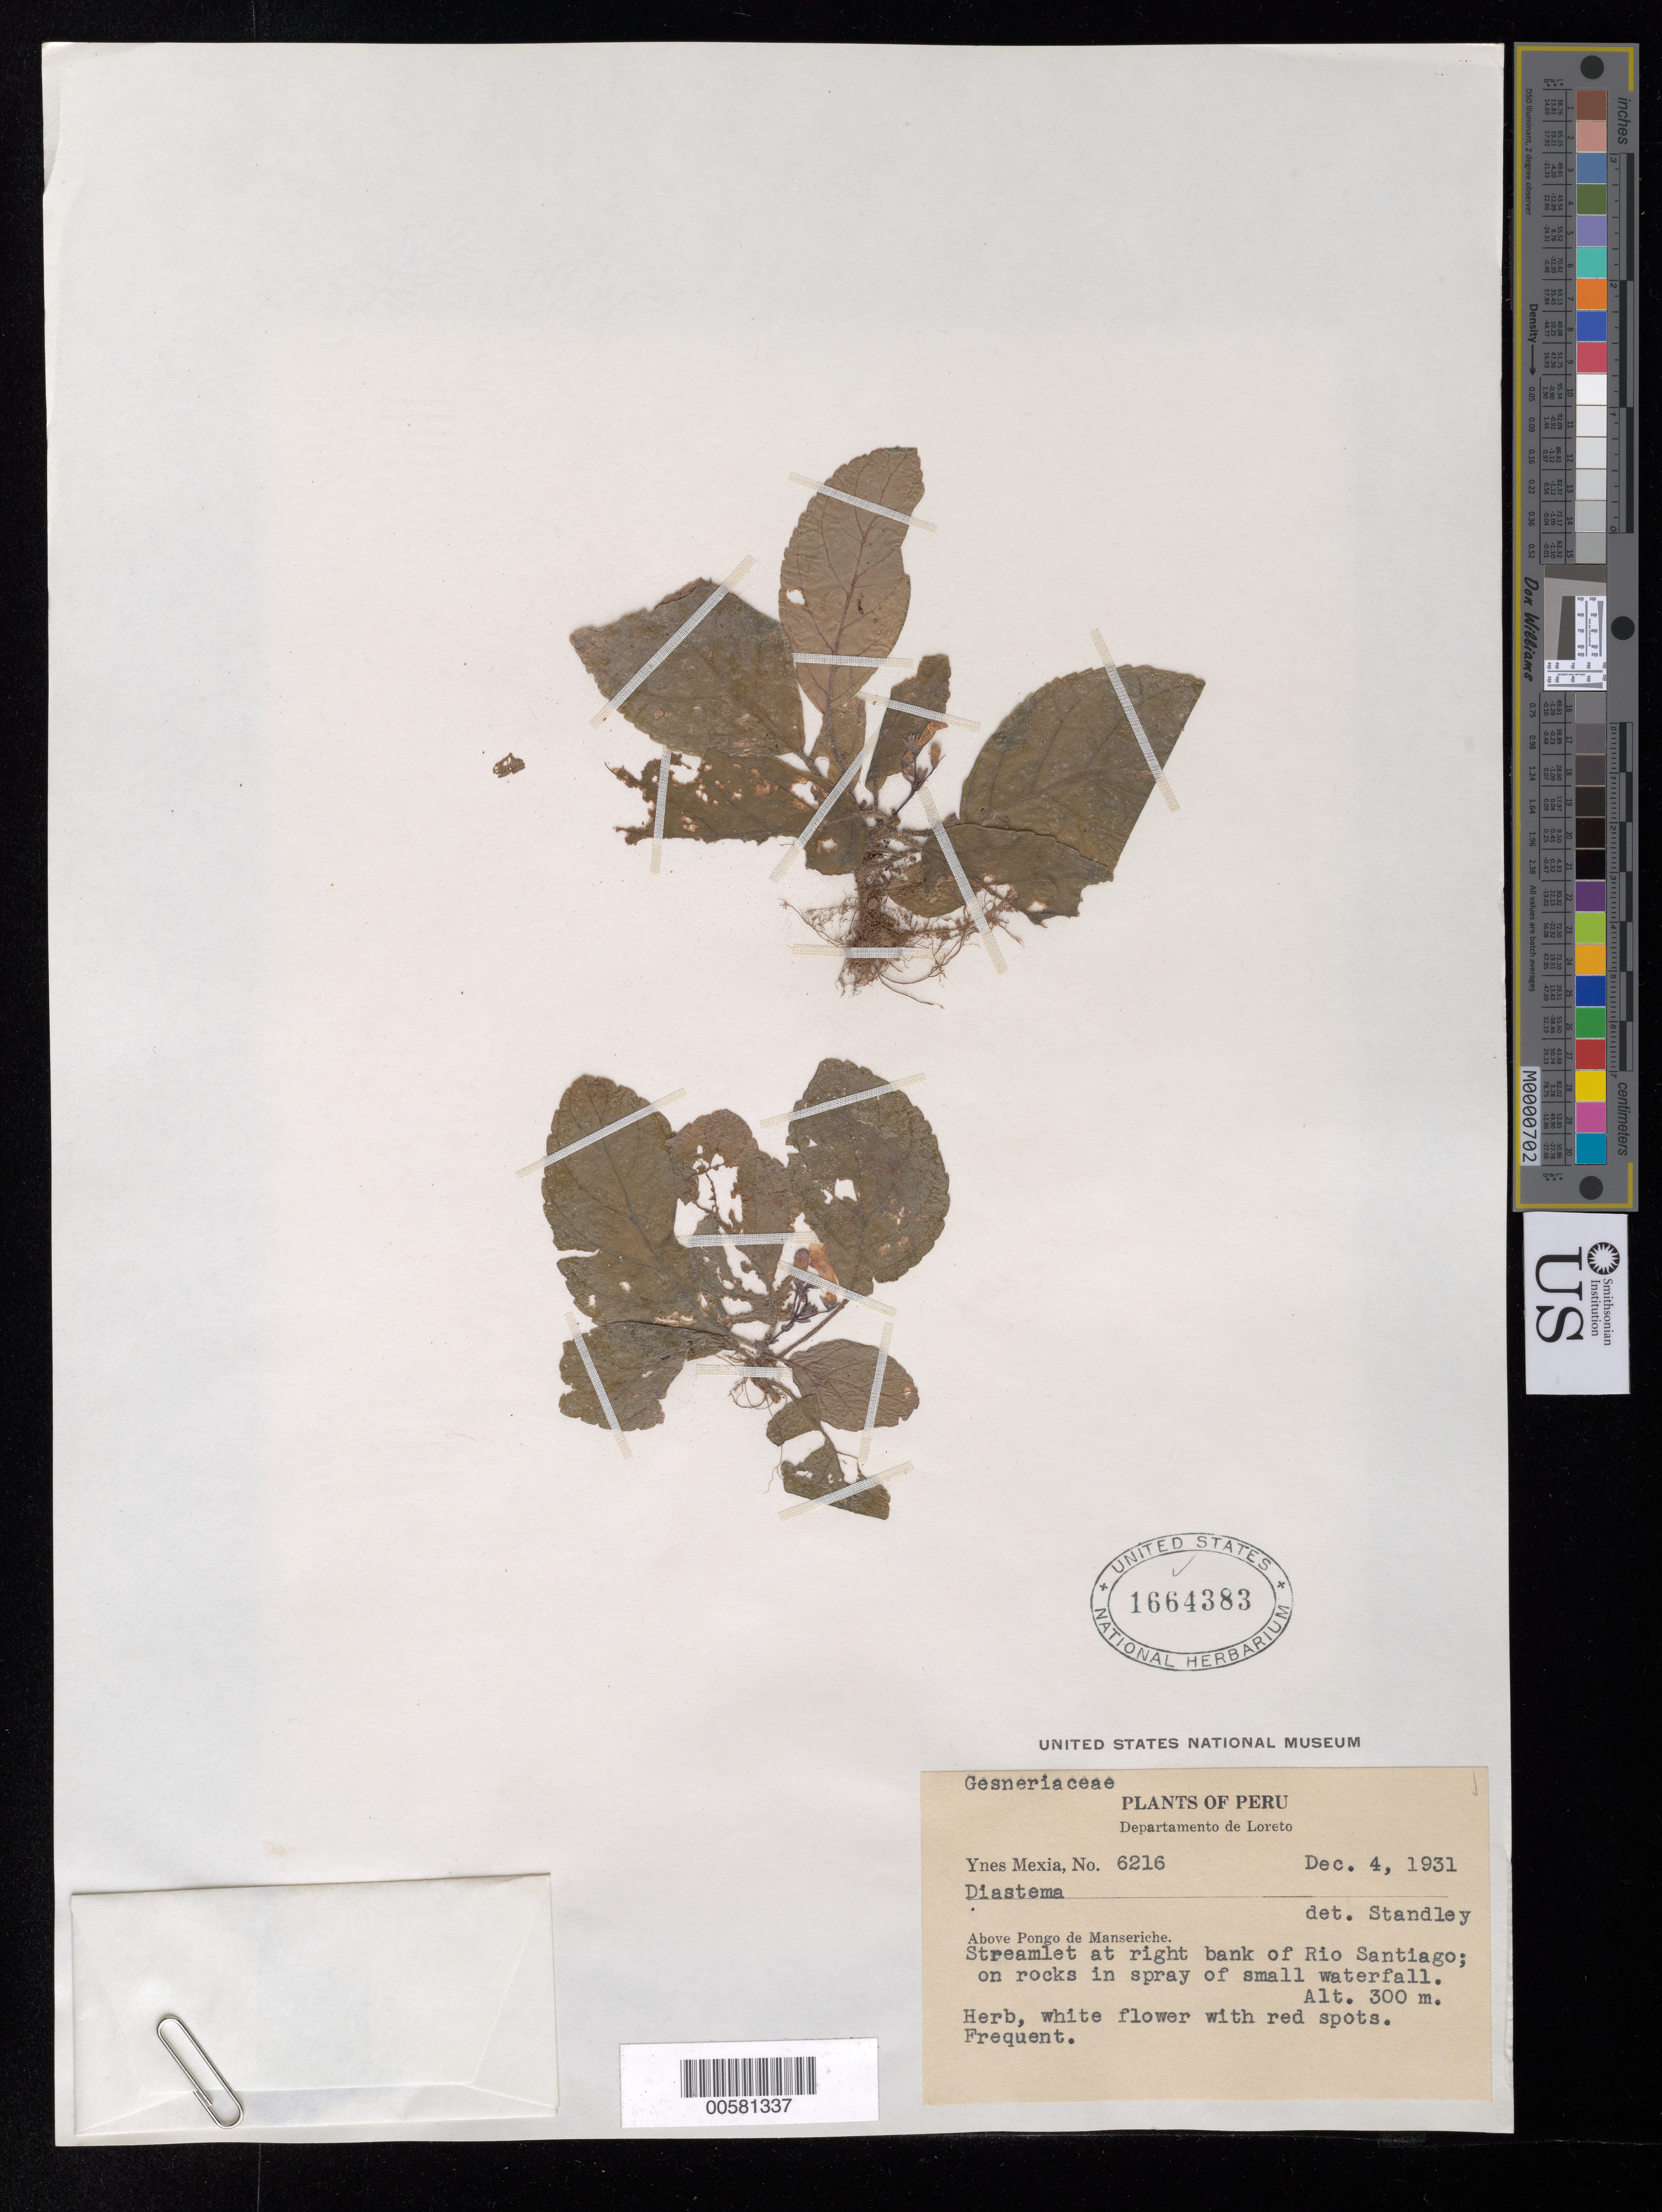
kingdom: Plantae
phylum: Tracheophyta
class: Magnoliopsida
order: Lamiales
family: Gesneriaceae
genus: Diastema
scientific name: Diastema sp.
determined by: Skog, Laurence E.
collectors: Y. Mexia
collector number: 6216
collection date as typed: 04 Dec 1931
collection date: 1931-12-04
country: Peru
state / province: Loreto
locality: Above Pongo de Manseriche; streamlet at right bank of Rio Santiago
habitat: On rocks in spray of small waterfall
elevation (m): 300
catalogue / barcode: US 1664383